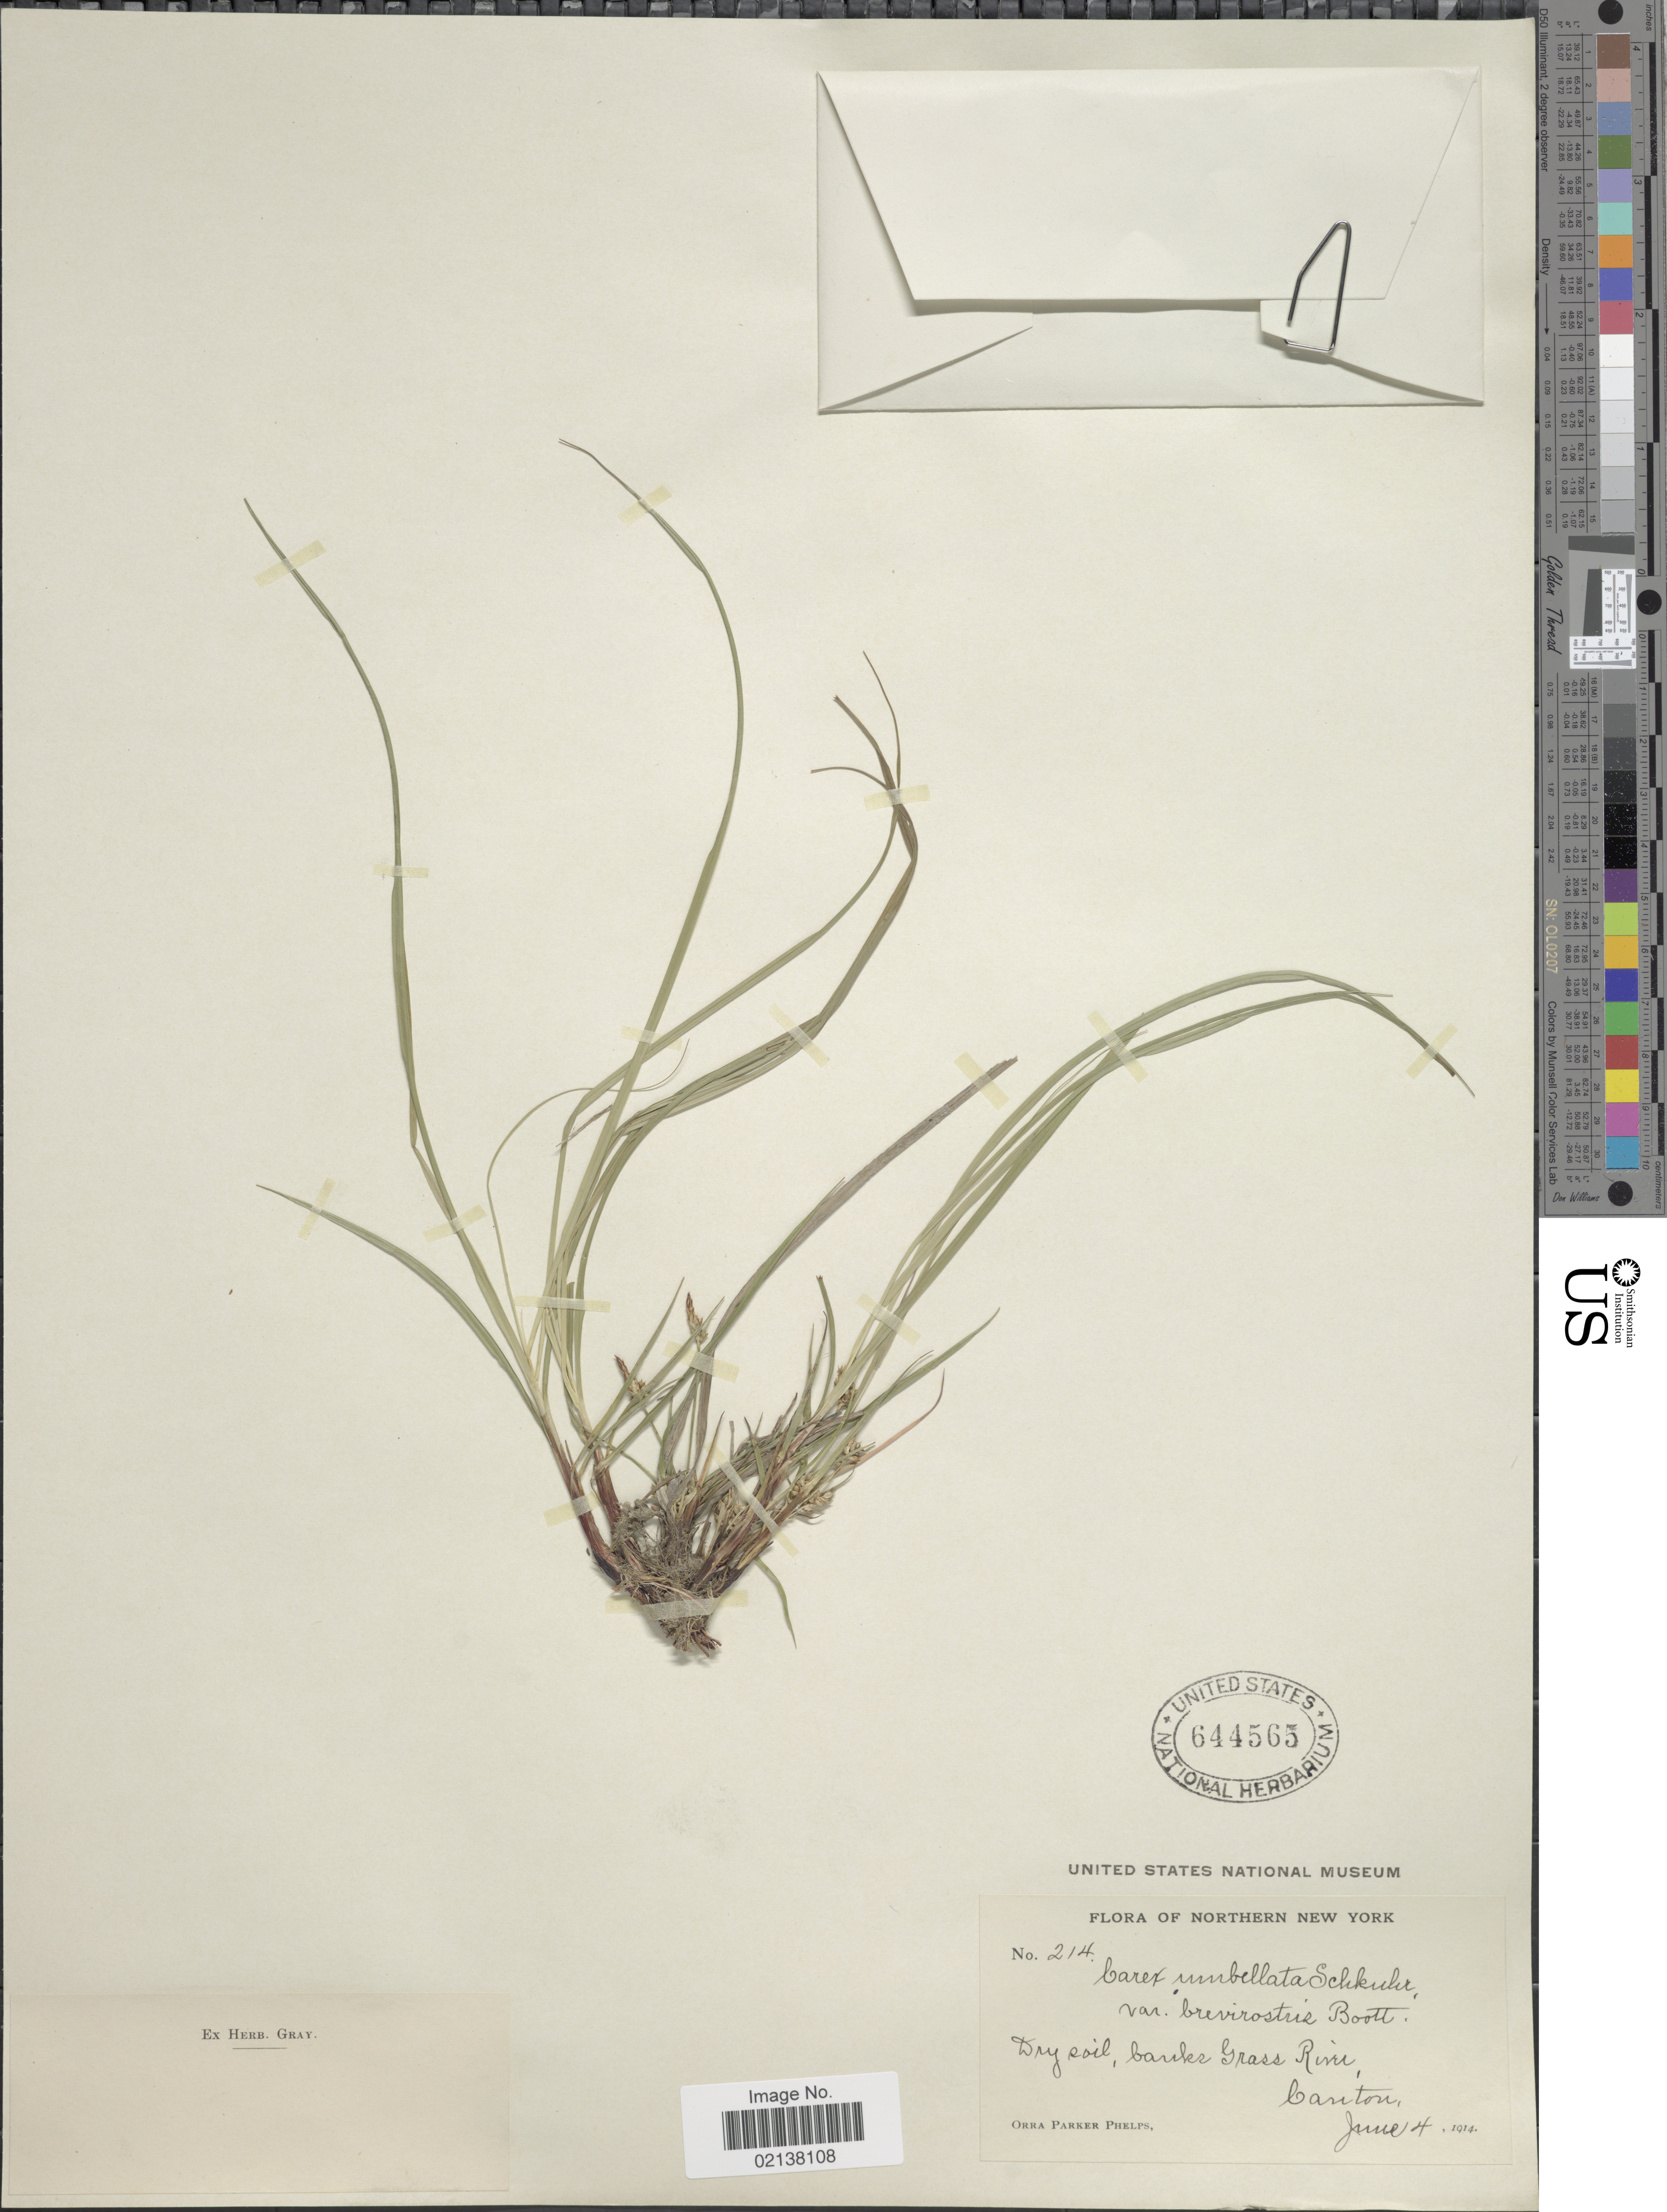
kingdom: Plantae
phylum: Tracheophyta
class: Liliopsida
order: Poales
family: Cyperaceae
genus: Carex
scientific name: Carex umbellata var. brevirostris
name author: Boott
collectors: O. P. Phelps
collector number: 214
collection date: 1914-06-04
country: United States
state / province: New York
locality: Dry soil, banks. Grass River, Canton. Northern New York.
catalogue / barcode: US 644565